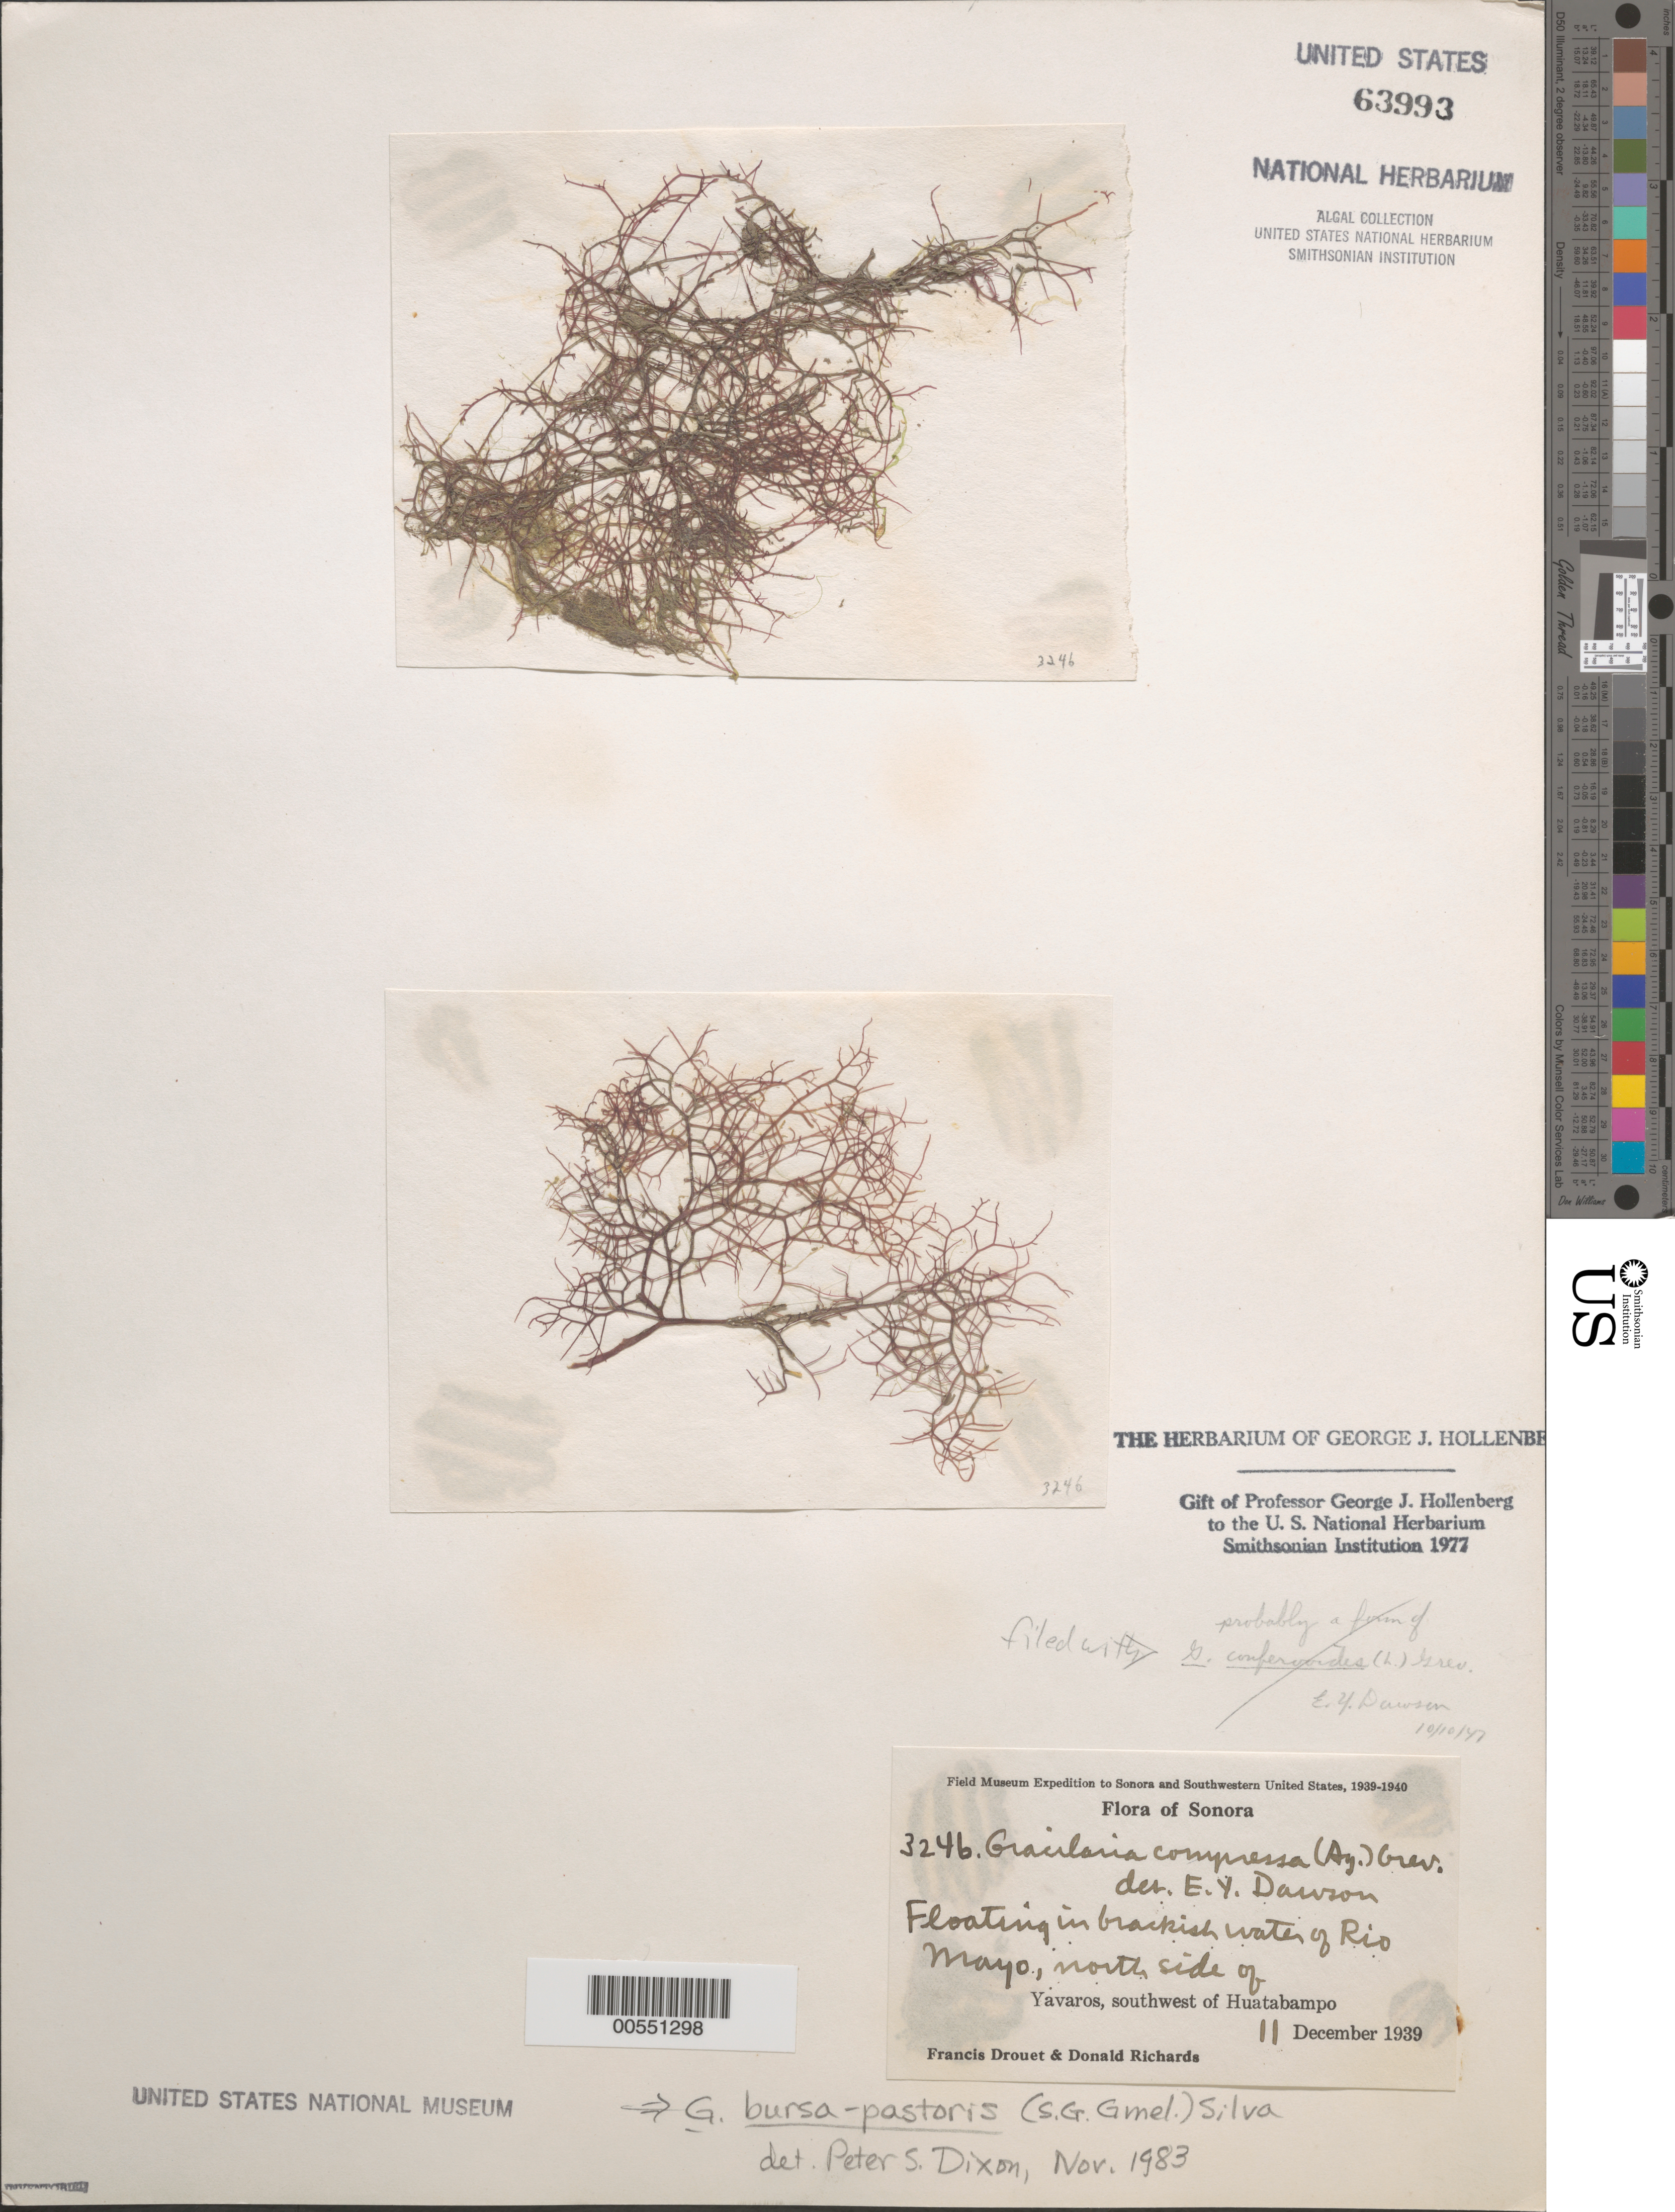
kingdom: Plantae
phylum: Rhodophyta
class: Florideophyceae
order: Gracilariales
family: Gracilariaceae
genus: Gracilaria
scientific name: Gracilaria bursa-pastoris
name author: (S.G. Gmel.) P.C. Silva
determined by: Dixon, P. S.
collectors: F. E. Drouet & D. Richards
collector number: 3246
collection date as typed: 11 Dec 1939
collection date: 1939-12-11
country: Mexico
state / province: Sonora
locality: Rio Mayo, Yavaros, southwest of Huatabampo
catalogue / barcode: US 63993